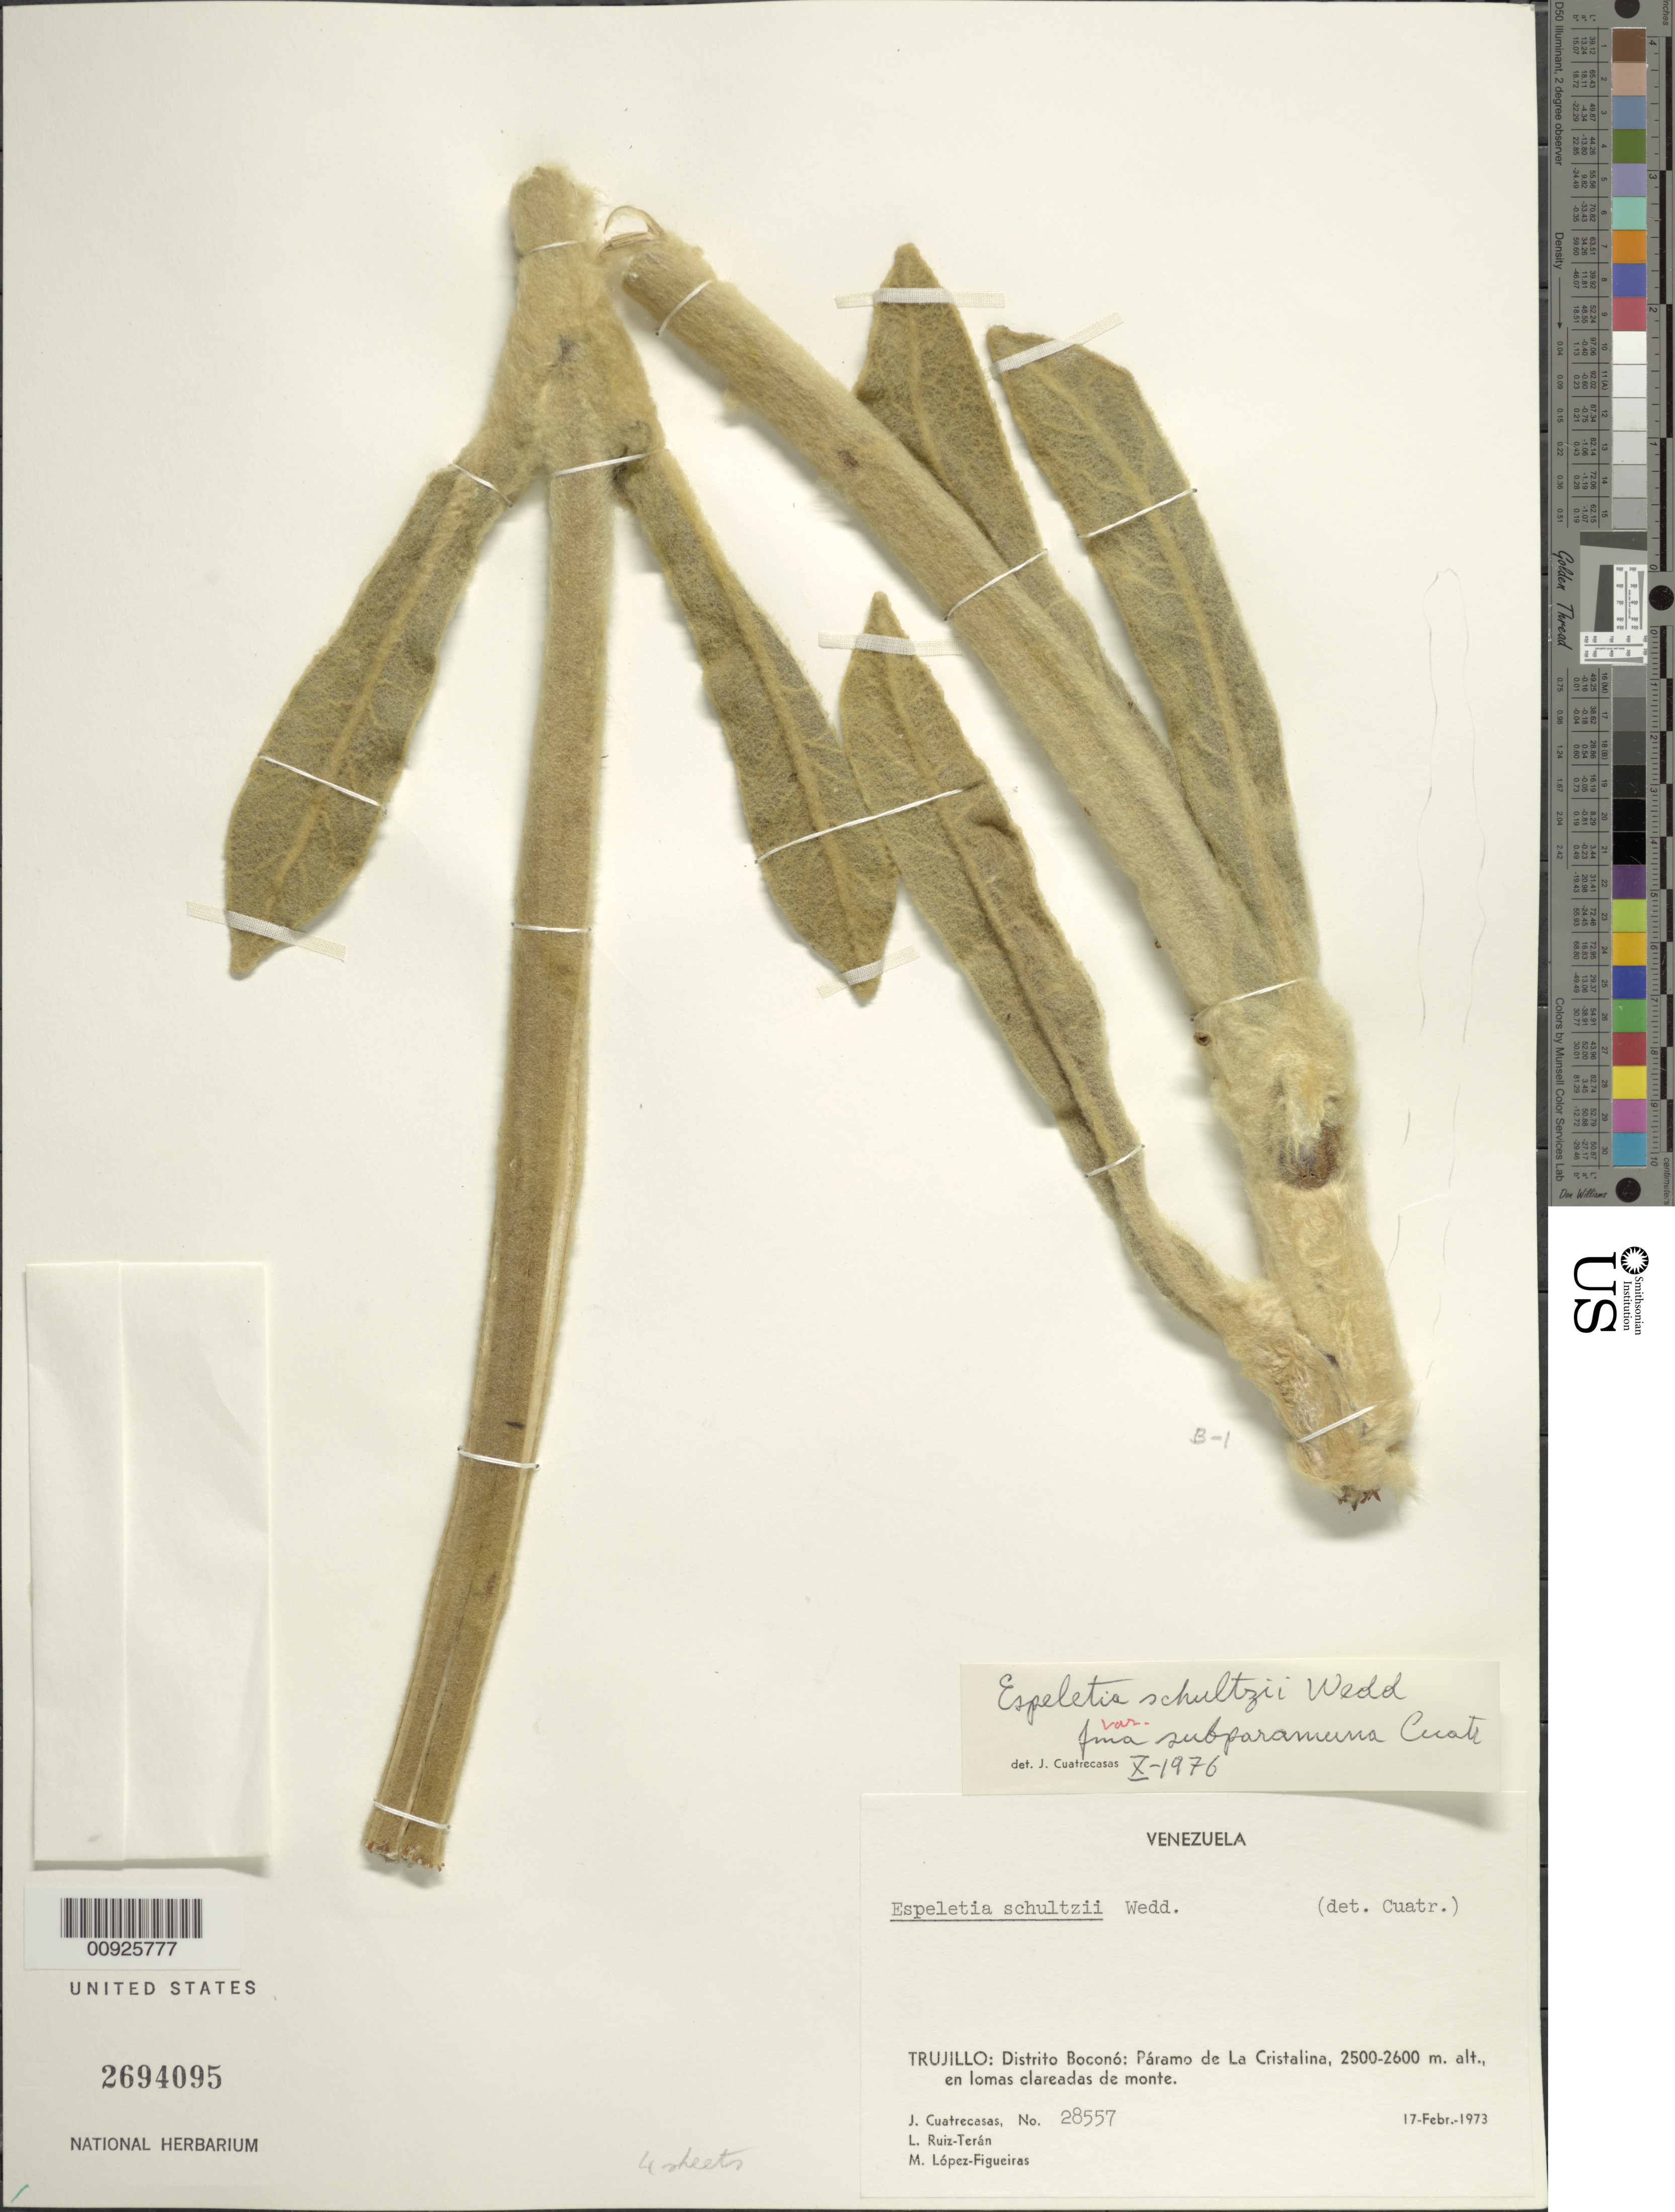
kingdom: Plantae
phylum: Tracheophyta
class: Magnoliopsida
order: Asterales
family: Asteraceae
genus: Espeletia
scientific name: Espeletia schultzii var. subparamuna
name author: Cuatrec.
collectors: J. Cuatrecasas, L. E. Ruíz-Terán & M. López Figueiras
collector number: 28557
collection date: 1973-02-17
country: Venezuela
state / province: Trujillo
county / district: D. Boconó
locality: P. de la Cristalina.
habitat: En lomas clareadas de monte.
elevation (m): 2500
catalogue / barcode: US 2694095